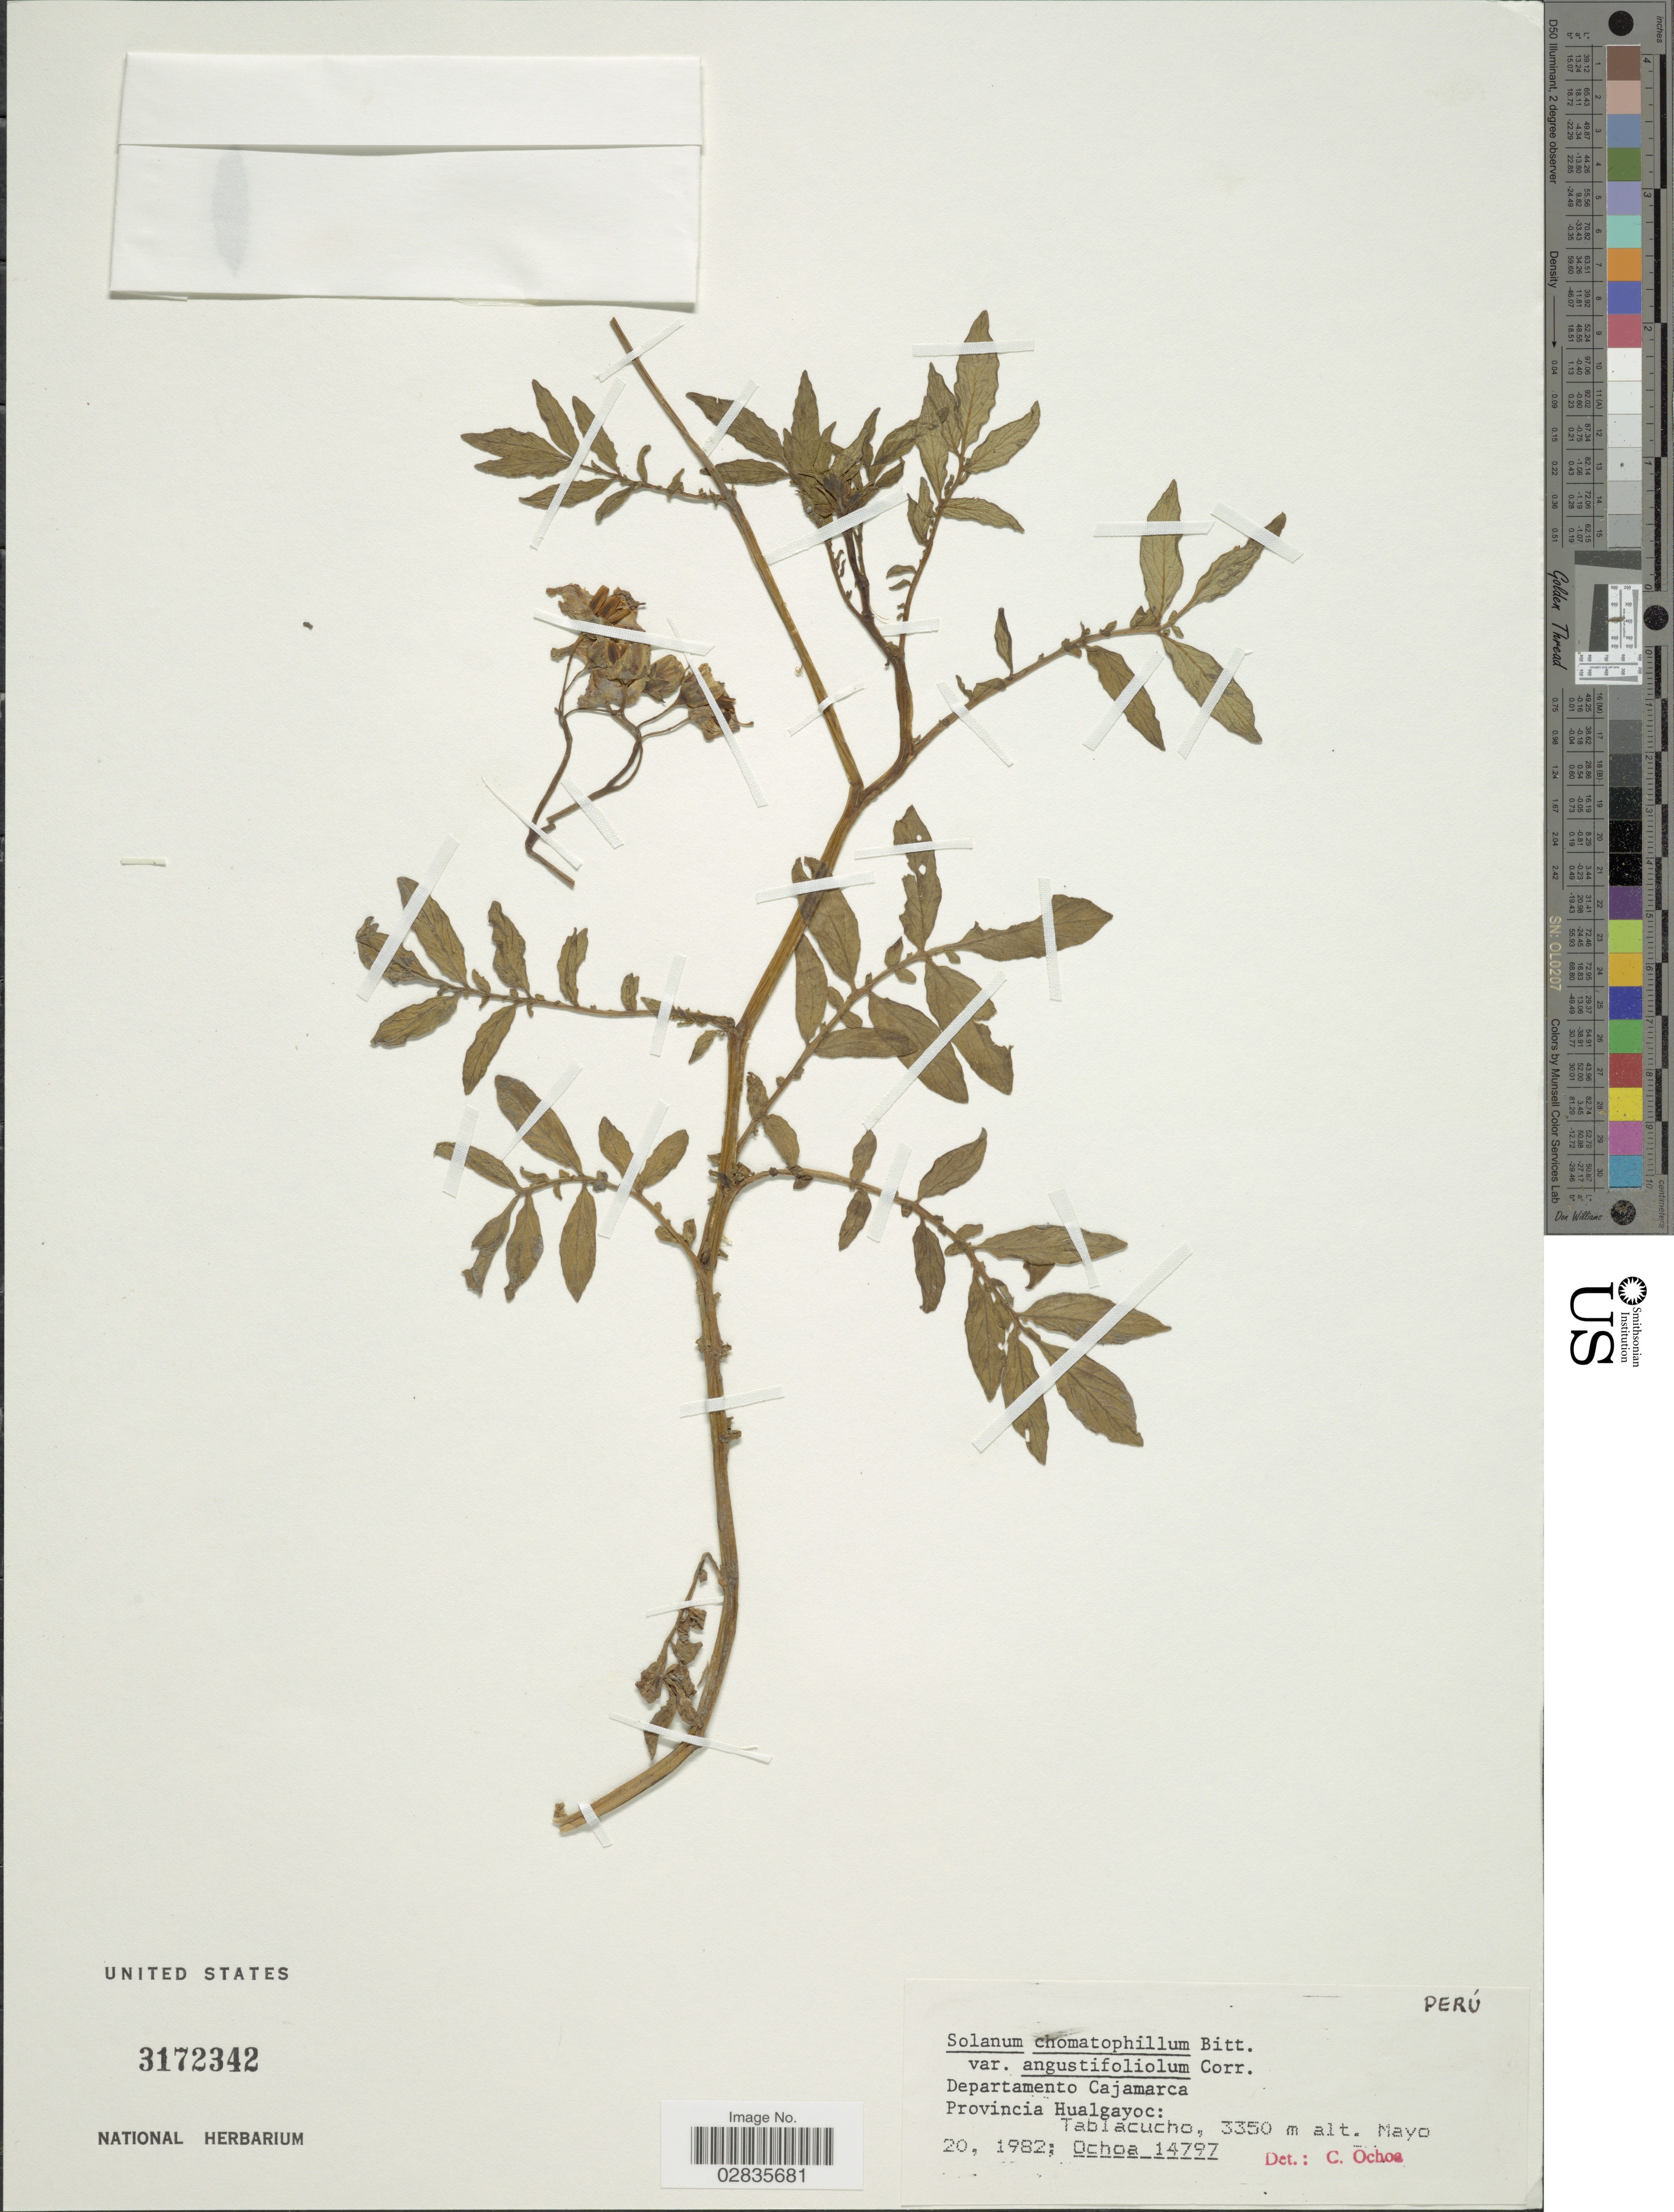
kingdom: Plantae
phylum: Tracheophyta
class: Magnoliopsida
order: Solanales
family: Solanaceae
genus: Solanum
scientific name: Solanum chomatophilum f. angustifoliolum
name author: Correll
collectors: C. Ochoa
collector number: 14797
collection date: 1982-05-20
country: Peru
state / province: Cajamarca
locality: Departamento Cajamarca, Provincia Hualgayoc: Tablacucho.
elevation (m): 3350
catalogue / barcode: US 3172342